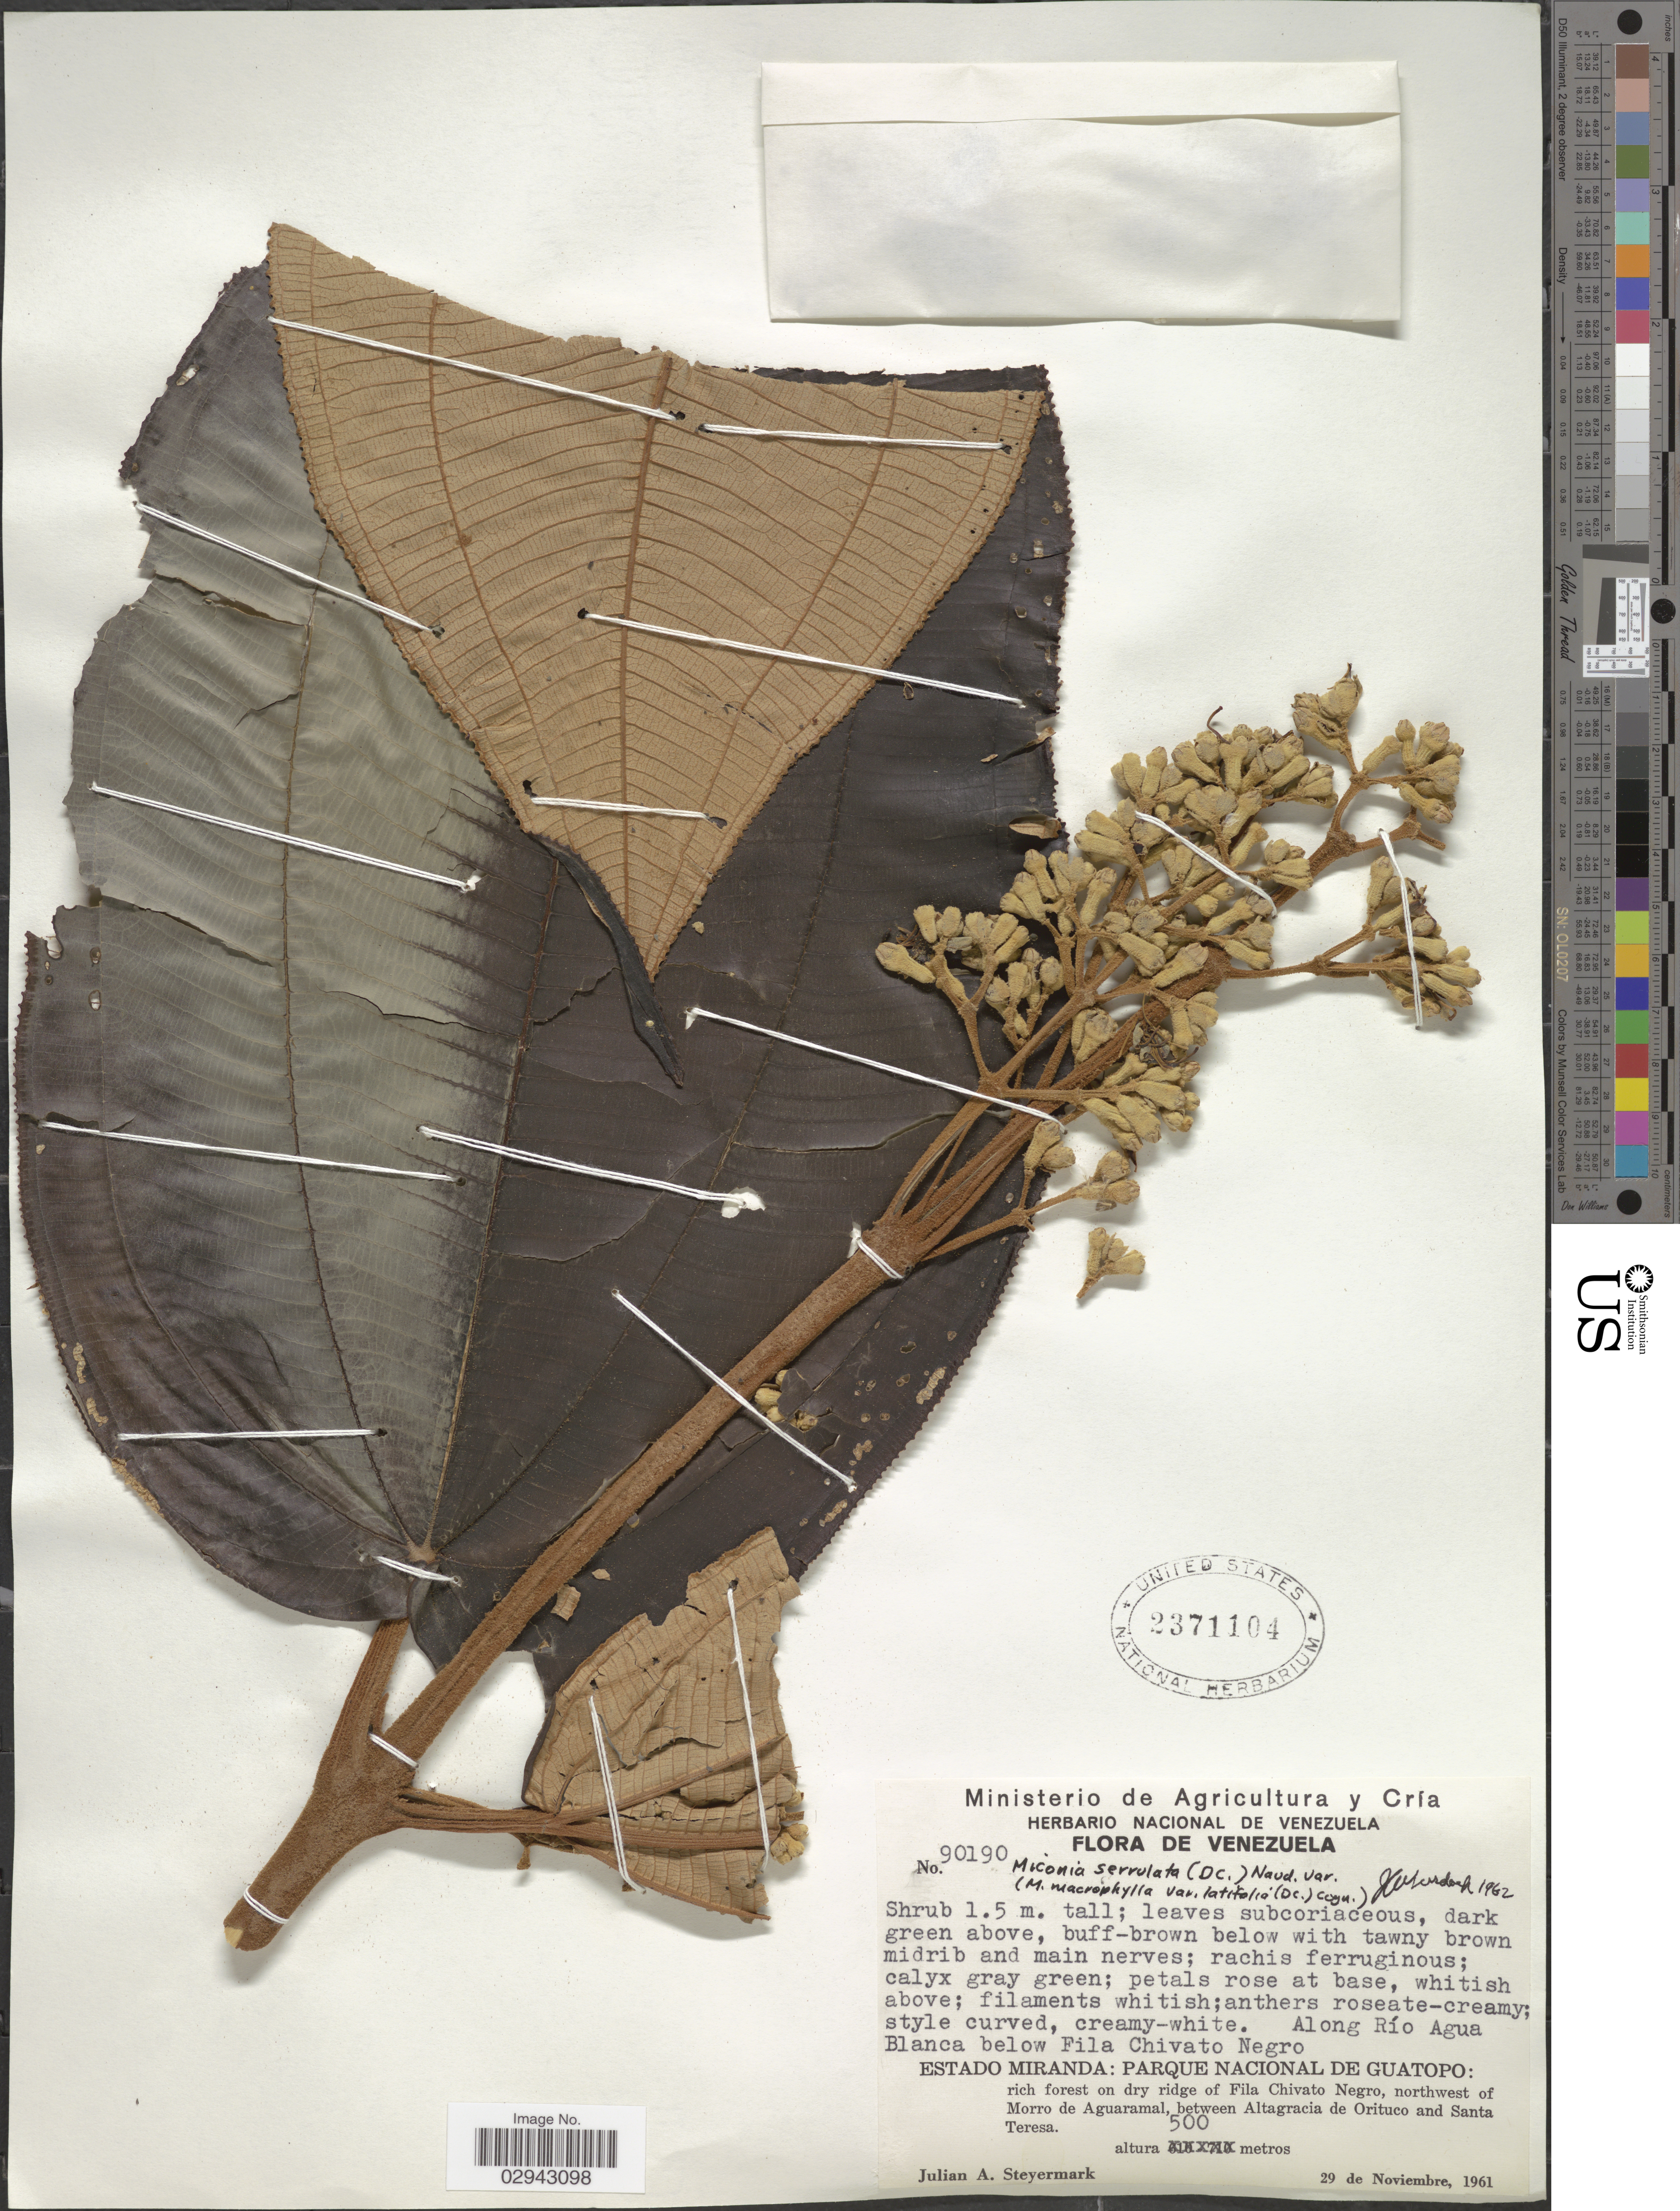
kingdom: Plantae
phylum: Tracheophyta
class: Magnoliopsida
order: Myrtales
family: Melastomataceae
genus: Miconia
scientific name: Miconia serrulata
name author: (DC.) Naudin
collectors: J. Steyermark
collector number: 90190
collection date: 1961-11-29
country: Venezuela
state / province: Miranda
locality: Along Río Agua Blanca below Fila Chivato Negro. Parque Nacional de Guatopo: rich forest on dry ridge of Fila Chivato Negro, northwest of Morro de Aguaramal, between Altagracia de Orituco and Santa Teresa.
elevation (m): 500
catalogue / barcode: US 2371104